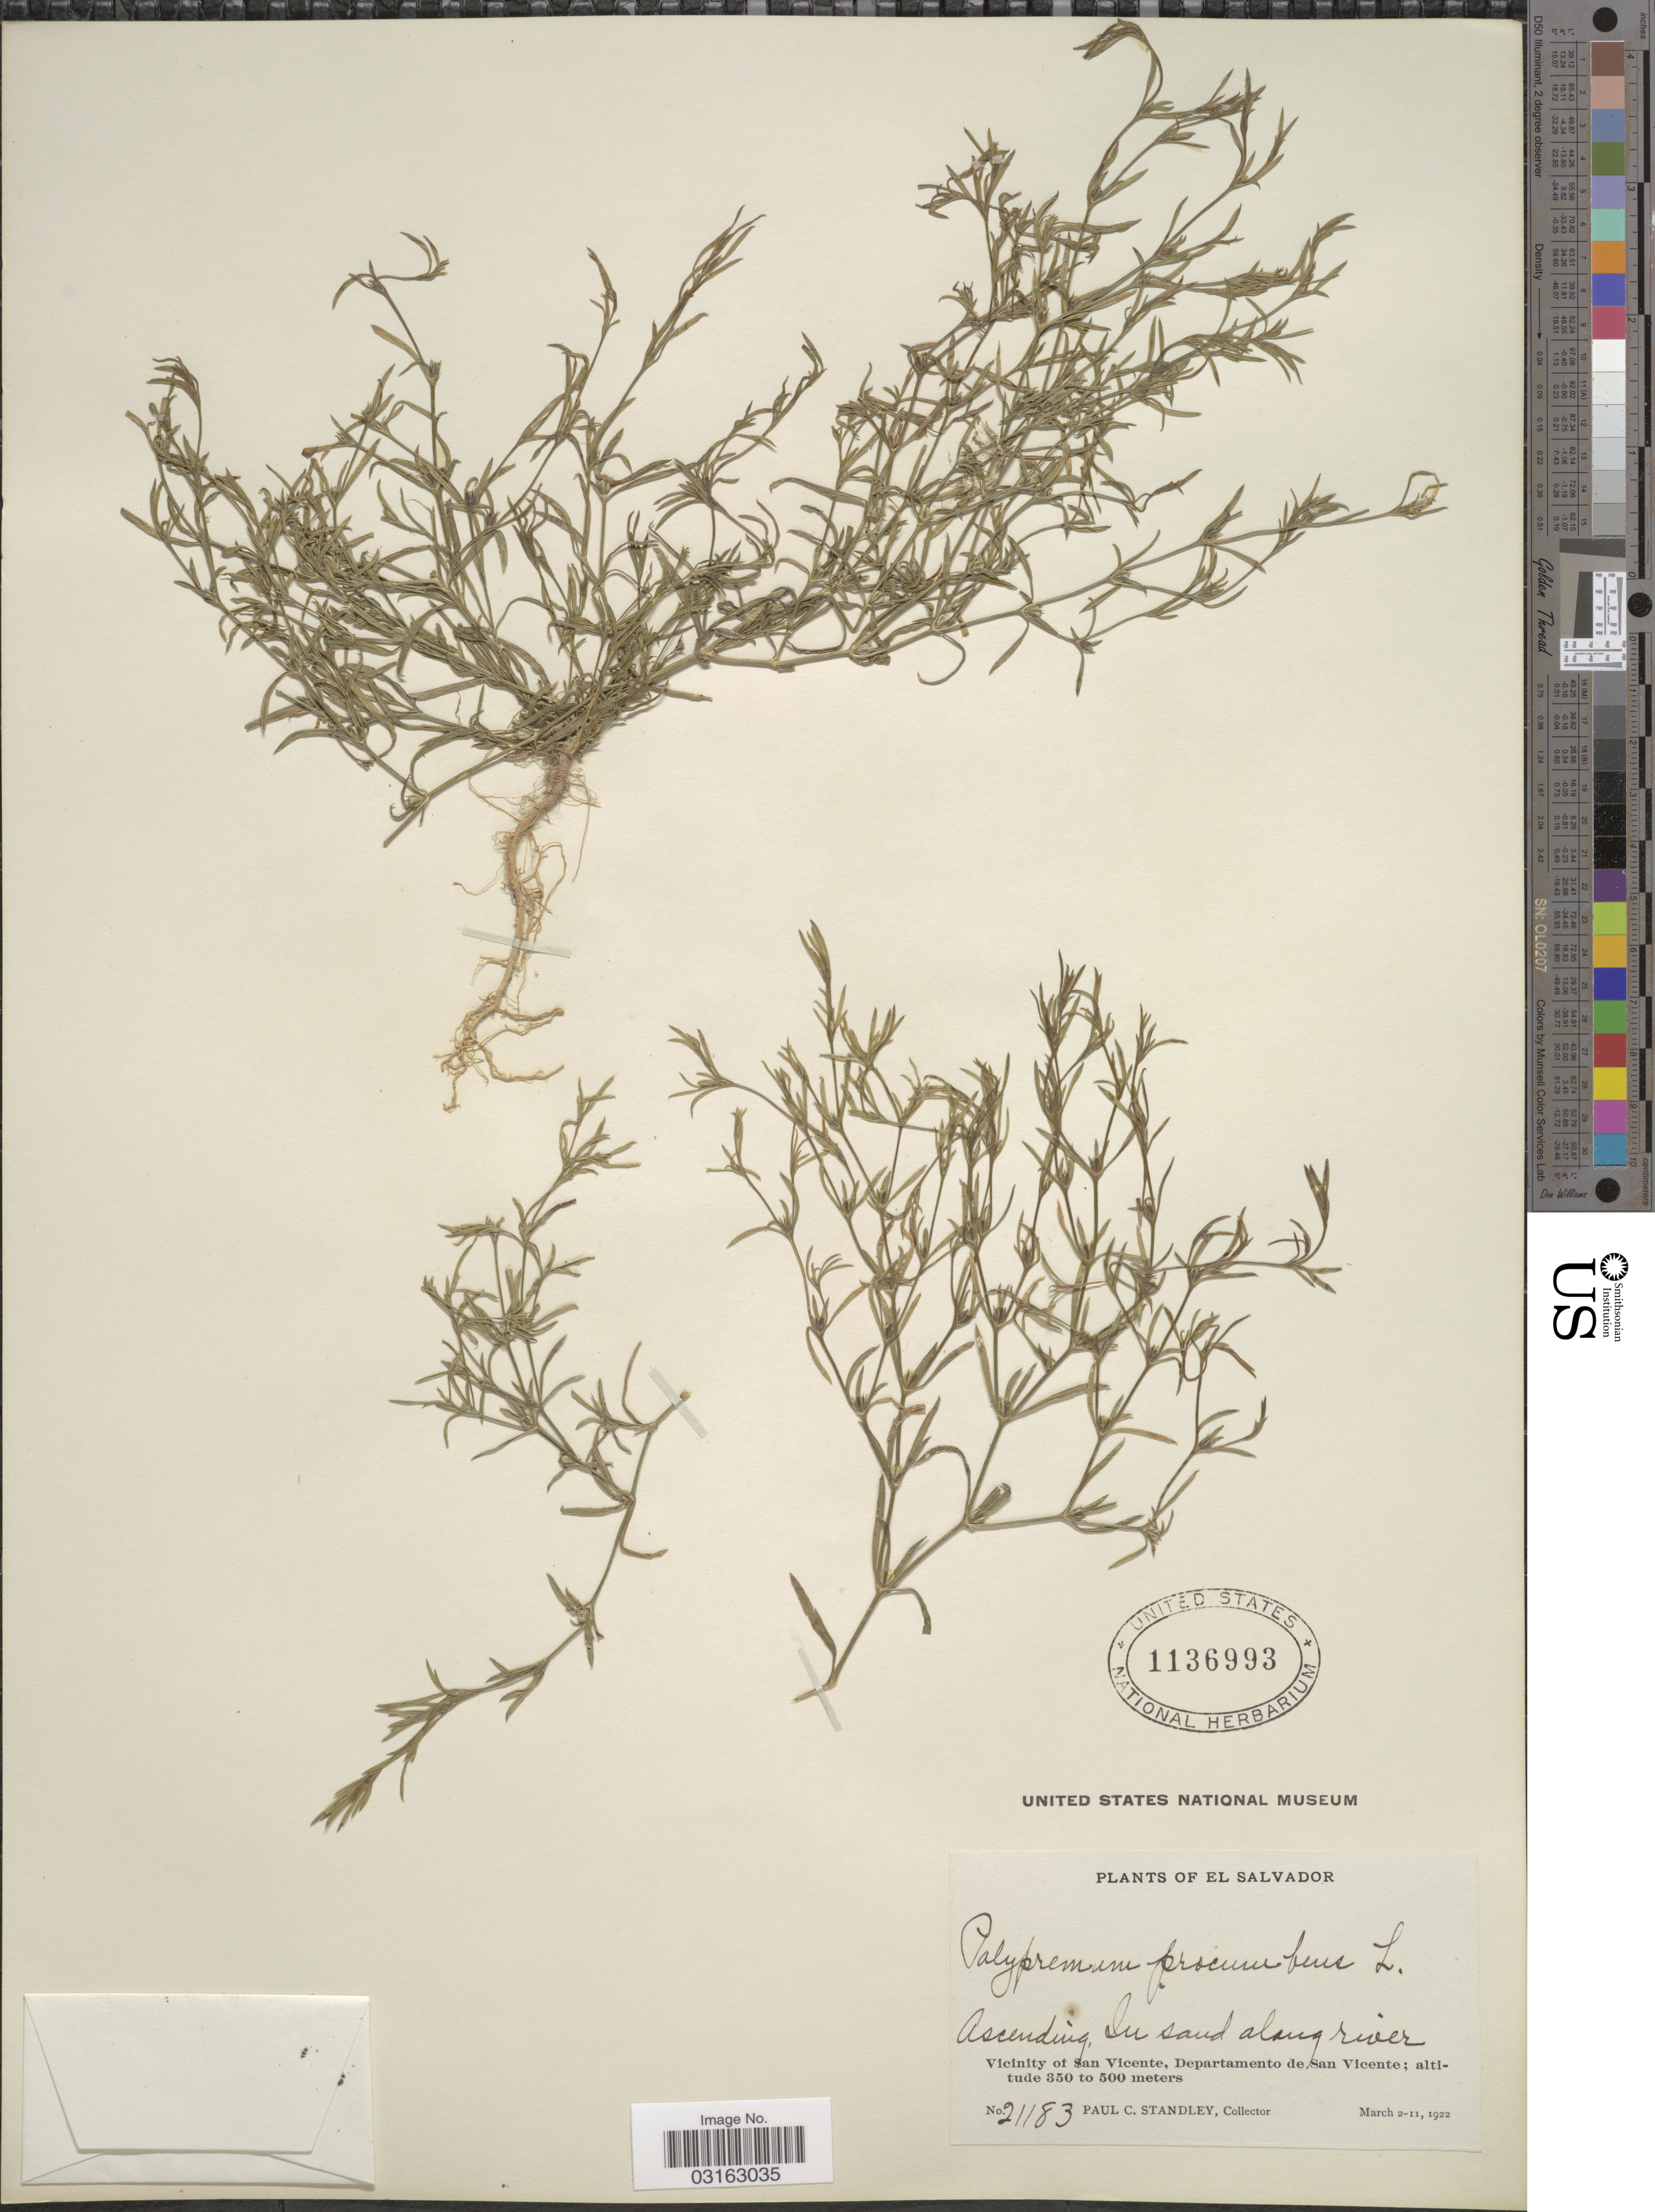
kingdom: Plantae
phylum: Tracheophyta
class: Magnoliopsida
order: Lamiales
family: Tetrachondraceae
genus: Polypremum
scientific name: Polypremum procumbens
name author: L.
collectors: P. C. Standley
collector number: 21183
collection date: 1922-03-02/1922-03-11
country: El Salvador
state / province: San Vincente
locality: Ascending. In sand along river. Vicinity of San Vicente, Departamento de San Vicente.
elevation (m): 350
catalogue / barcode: US 1136993